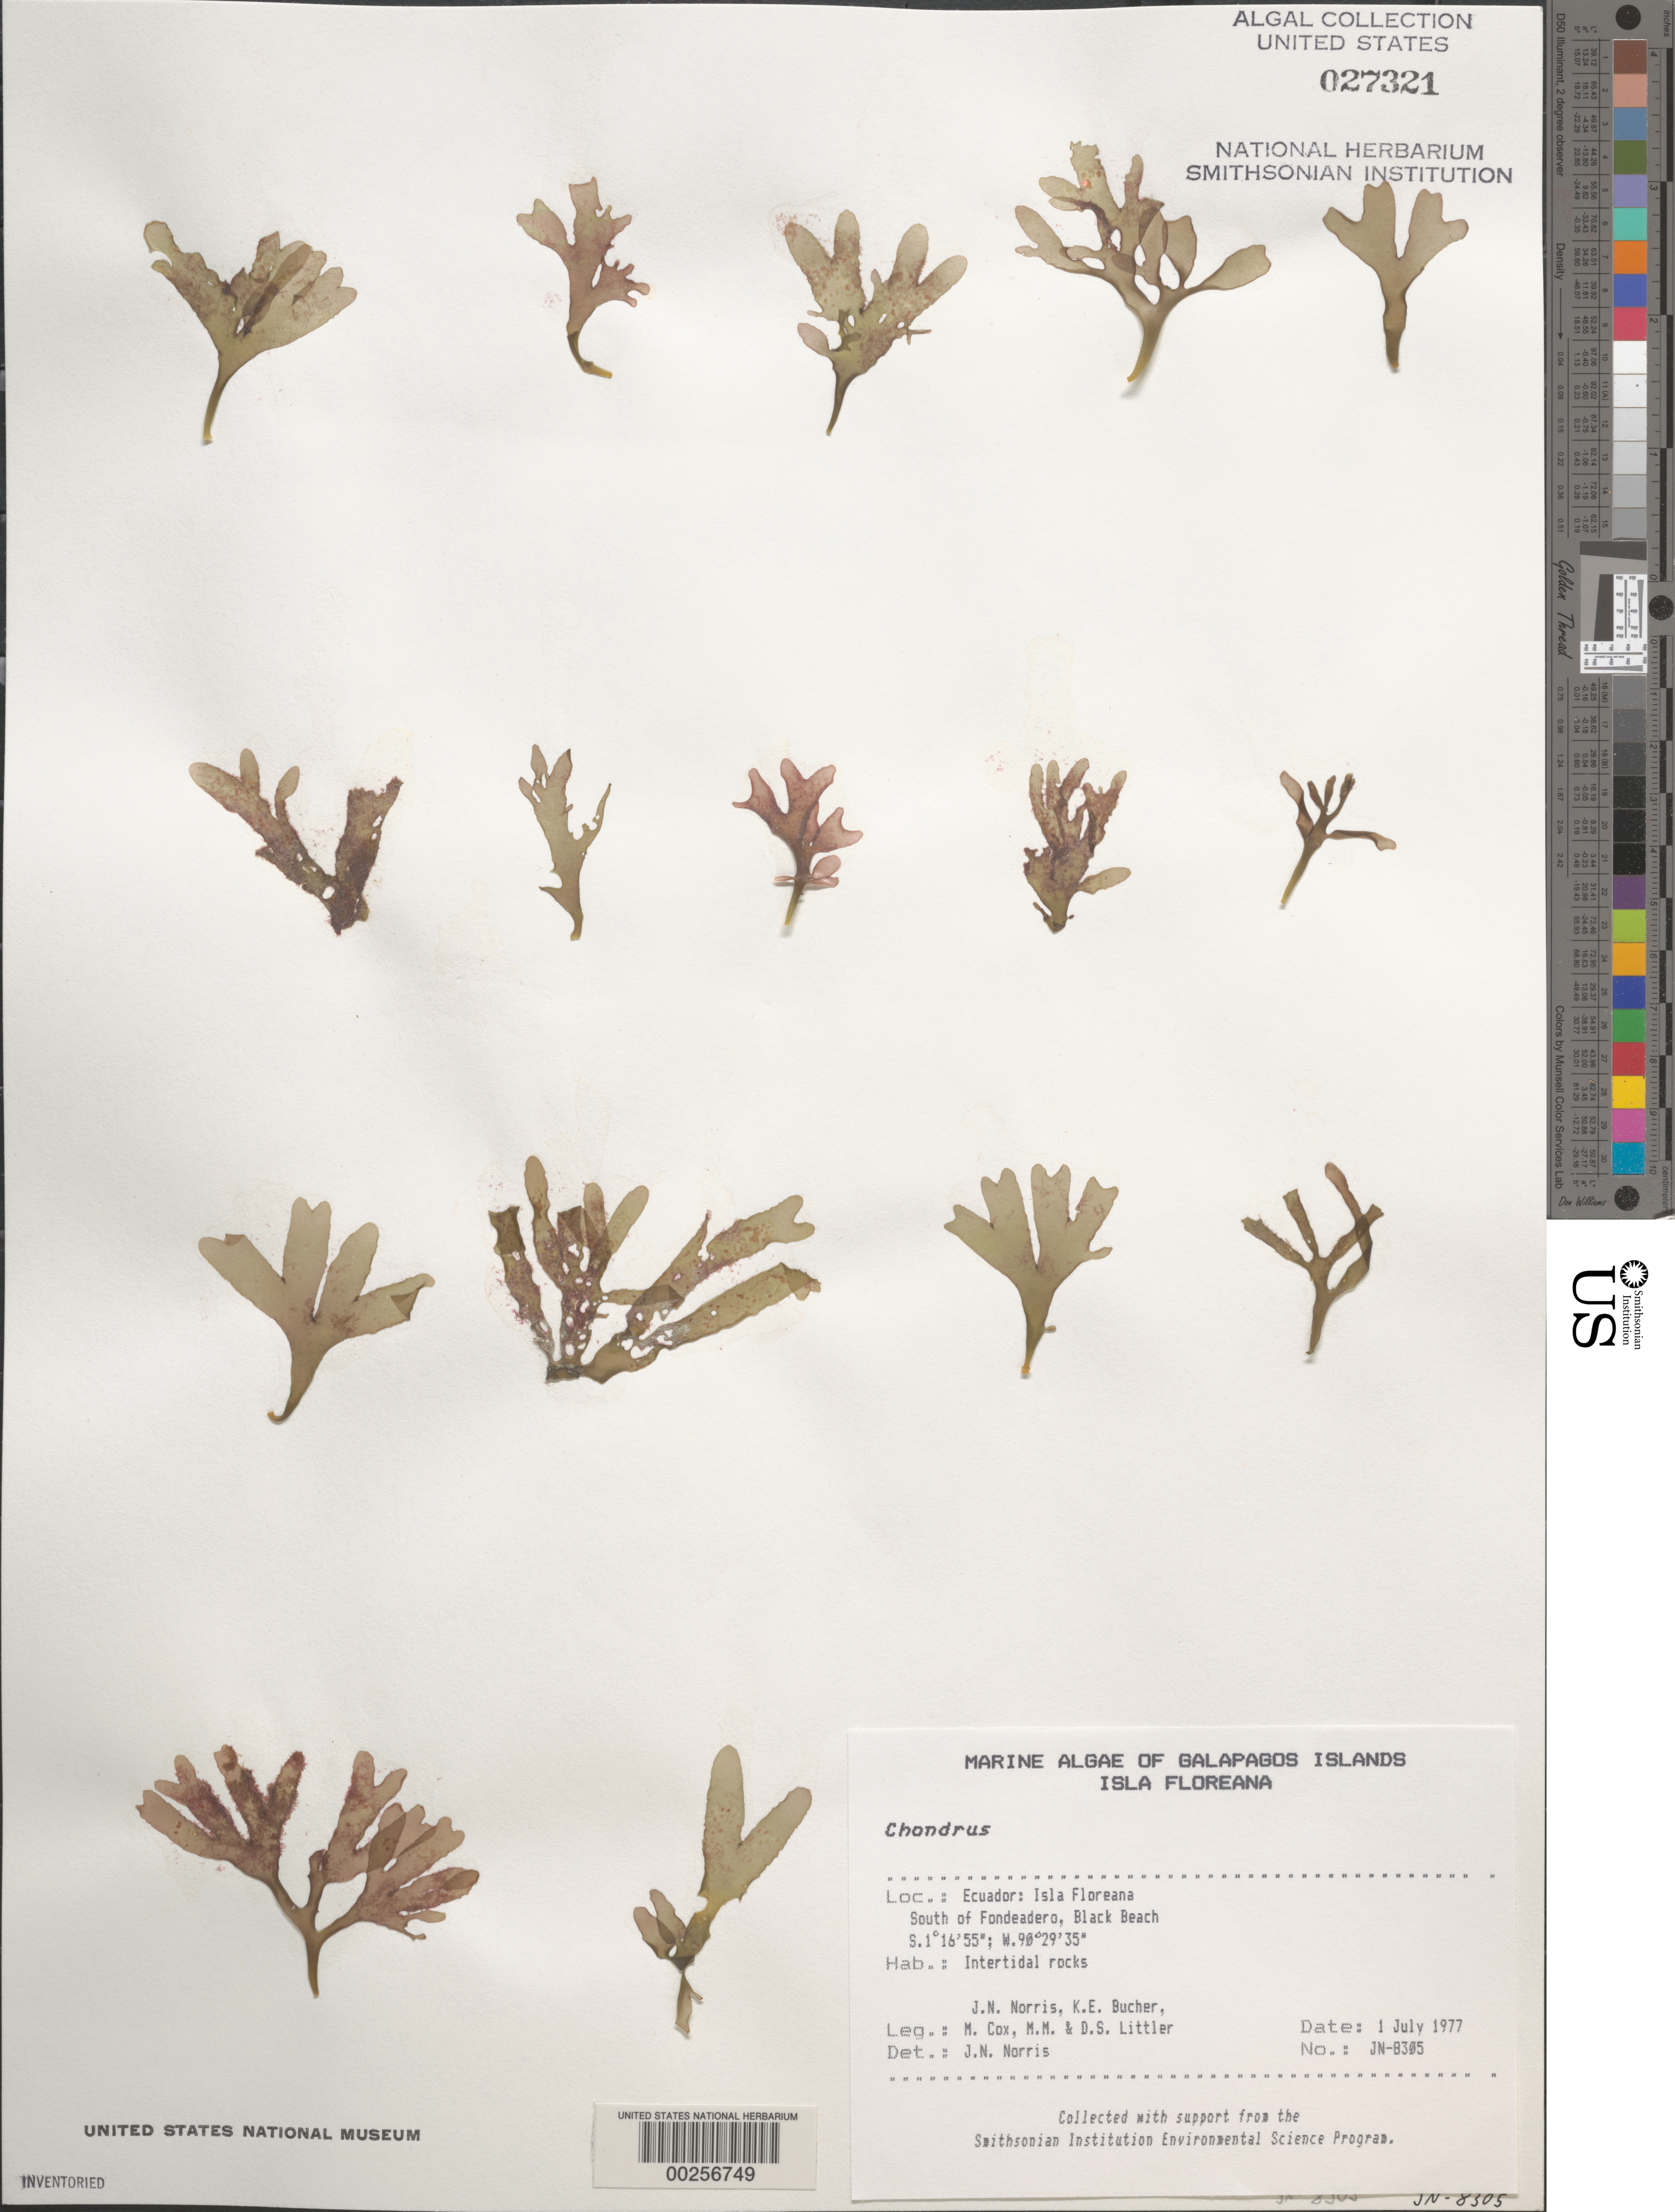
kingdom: Plantae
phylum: Rhodophyta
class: Florideophyceae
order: Gigartinales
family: Gigartinaceae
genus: Chondrus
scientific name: Chondrus sp.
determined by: Norris, James N.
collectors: J. N. Norris, K. E. Bucher, M. Cox, M. M. Littler & D. S. Littler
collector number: JN-8305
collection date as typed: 01 Jul 1977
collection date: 1977-07-01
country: Ecuador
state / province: Colón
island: Floreana [Charles, Santa Maria]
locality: Black Beach south of Fondeadero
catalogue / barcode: US 27321